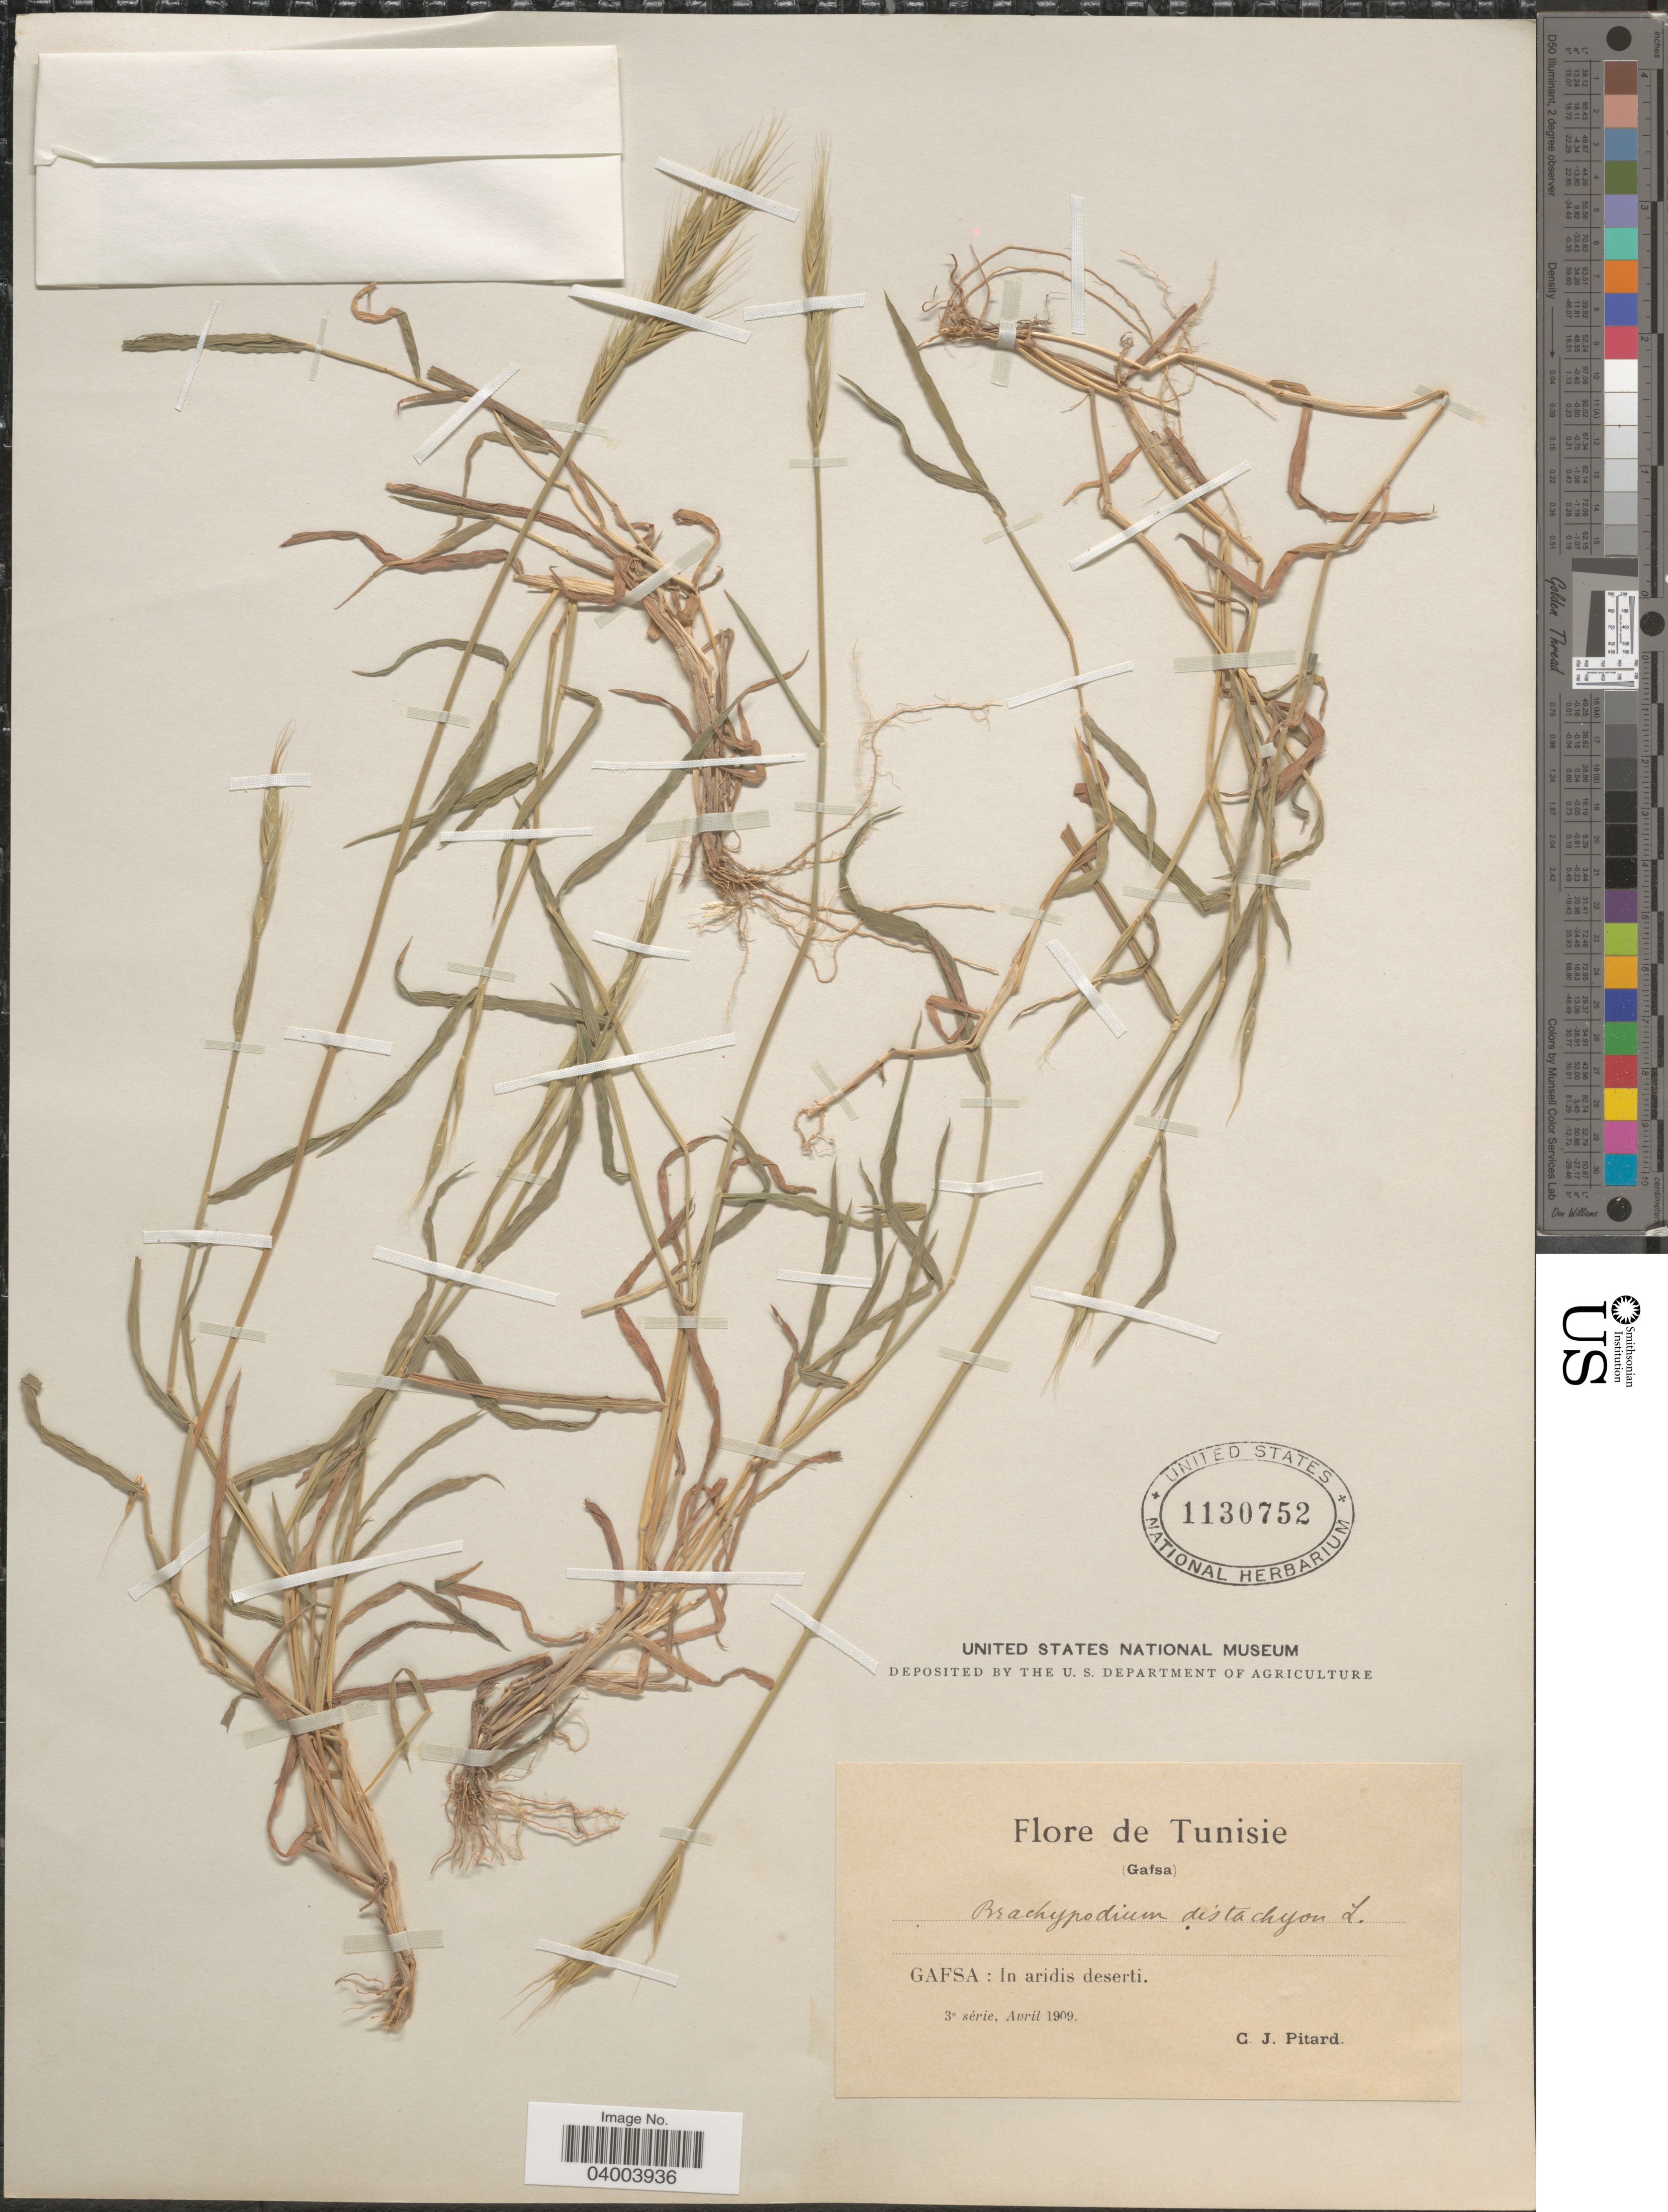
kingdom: Plantae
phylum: Tracheophyta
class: Liliopsida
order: Poales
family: Poaceae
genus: Brachypodium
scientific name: Brachypodium distachyon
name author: (L.) P. Beauv.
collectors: C. Pitard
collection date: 1909-04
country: Tunisia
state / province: Gafsa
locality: Tunisie. Gafsa; In aridis deserti.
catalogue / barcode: US 1130752